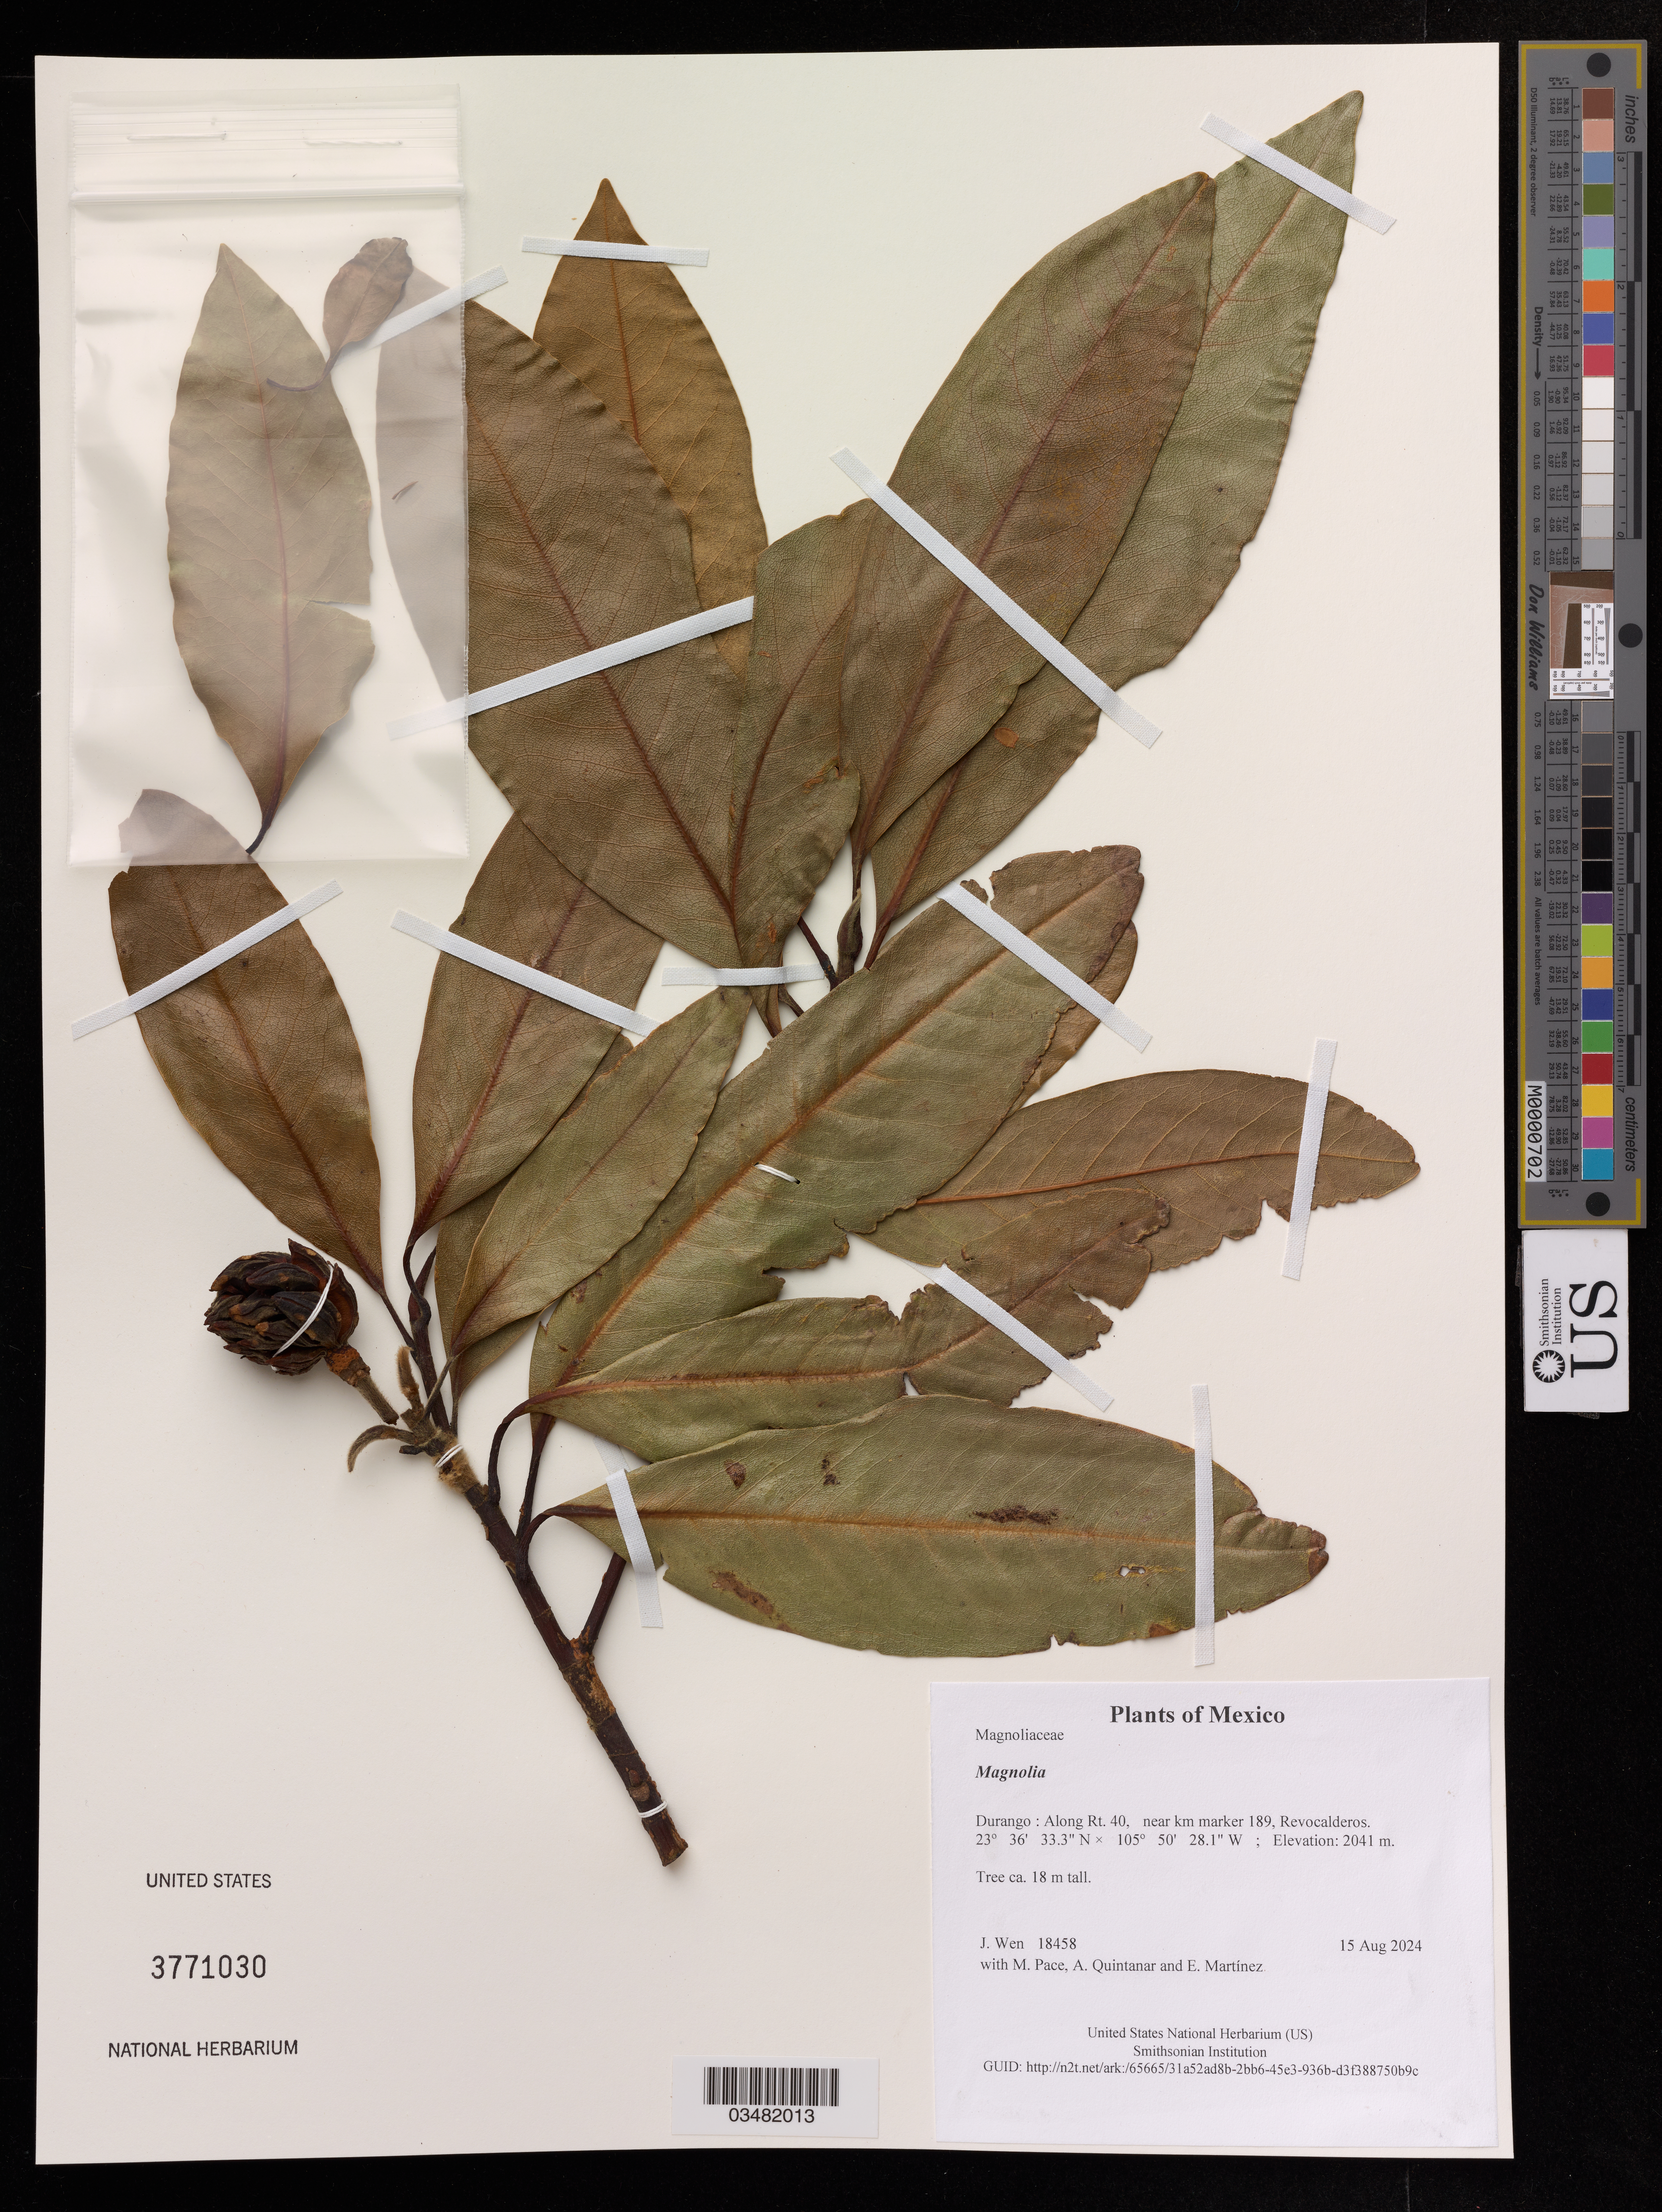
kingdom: Plantae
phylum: Tracheophyta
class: Magnoliopsida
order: Magnoliales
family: Magnoliaceae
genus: Magnolia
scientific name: Magnolia sp.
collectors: J. Wen, M. Pace, A. Quintanar & E. Martinez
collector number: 18458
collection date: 2024-08-15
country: Mexico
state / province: Durango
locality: Along Rt. 40, near km marker 189, Revocalderos.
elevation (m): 2041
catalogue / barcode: US 3771030